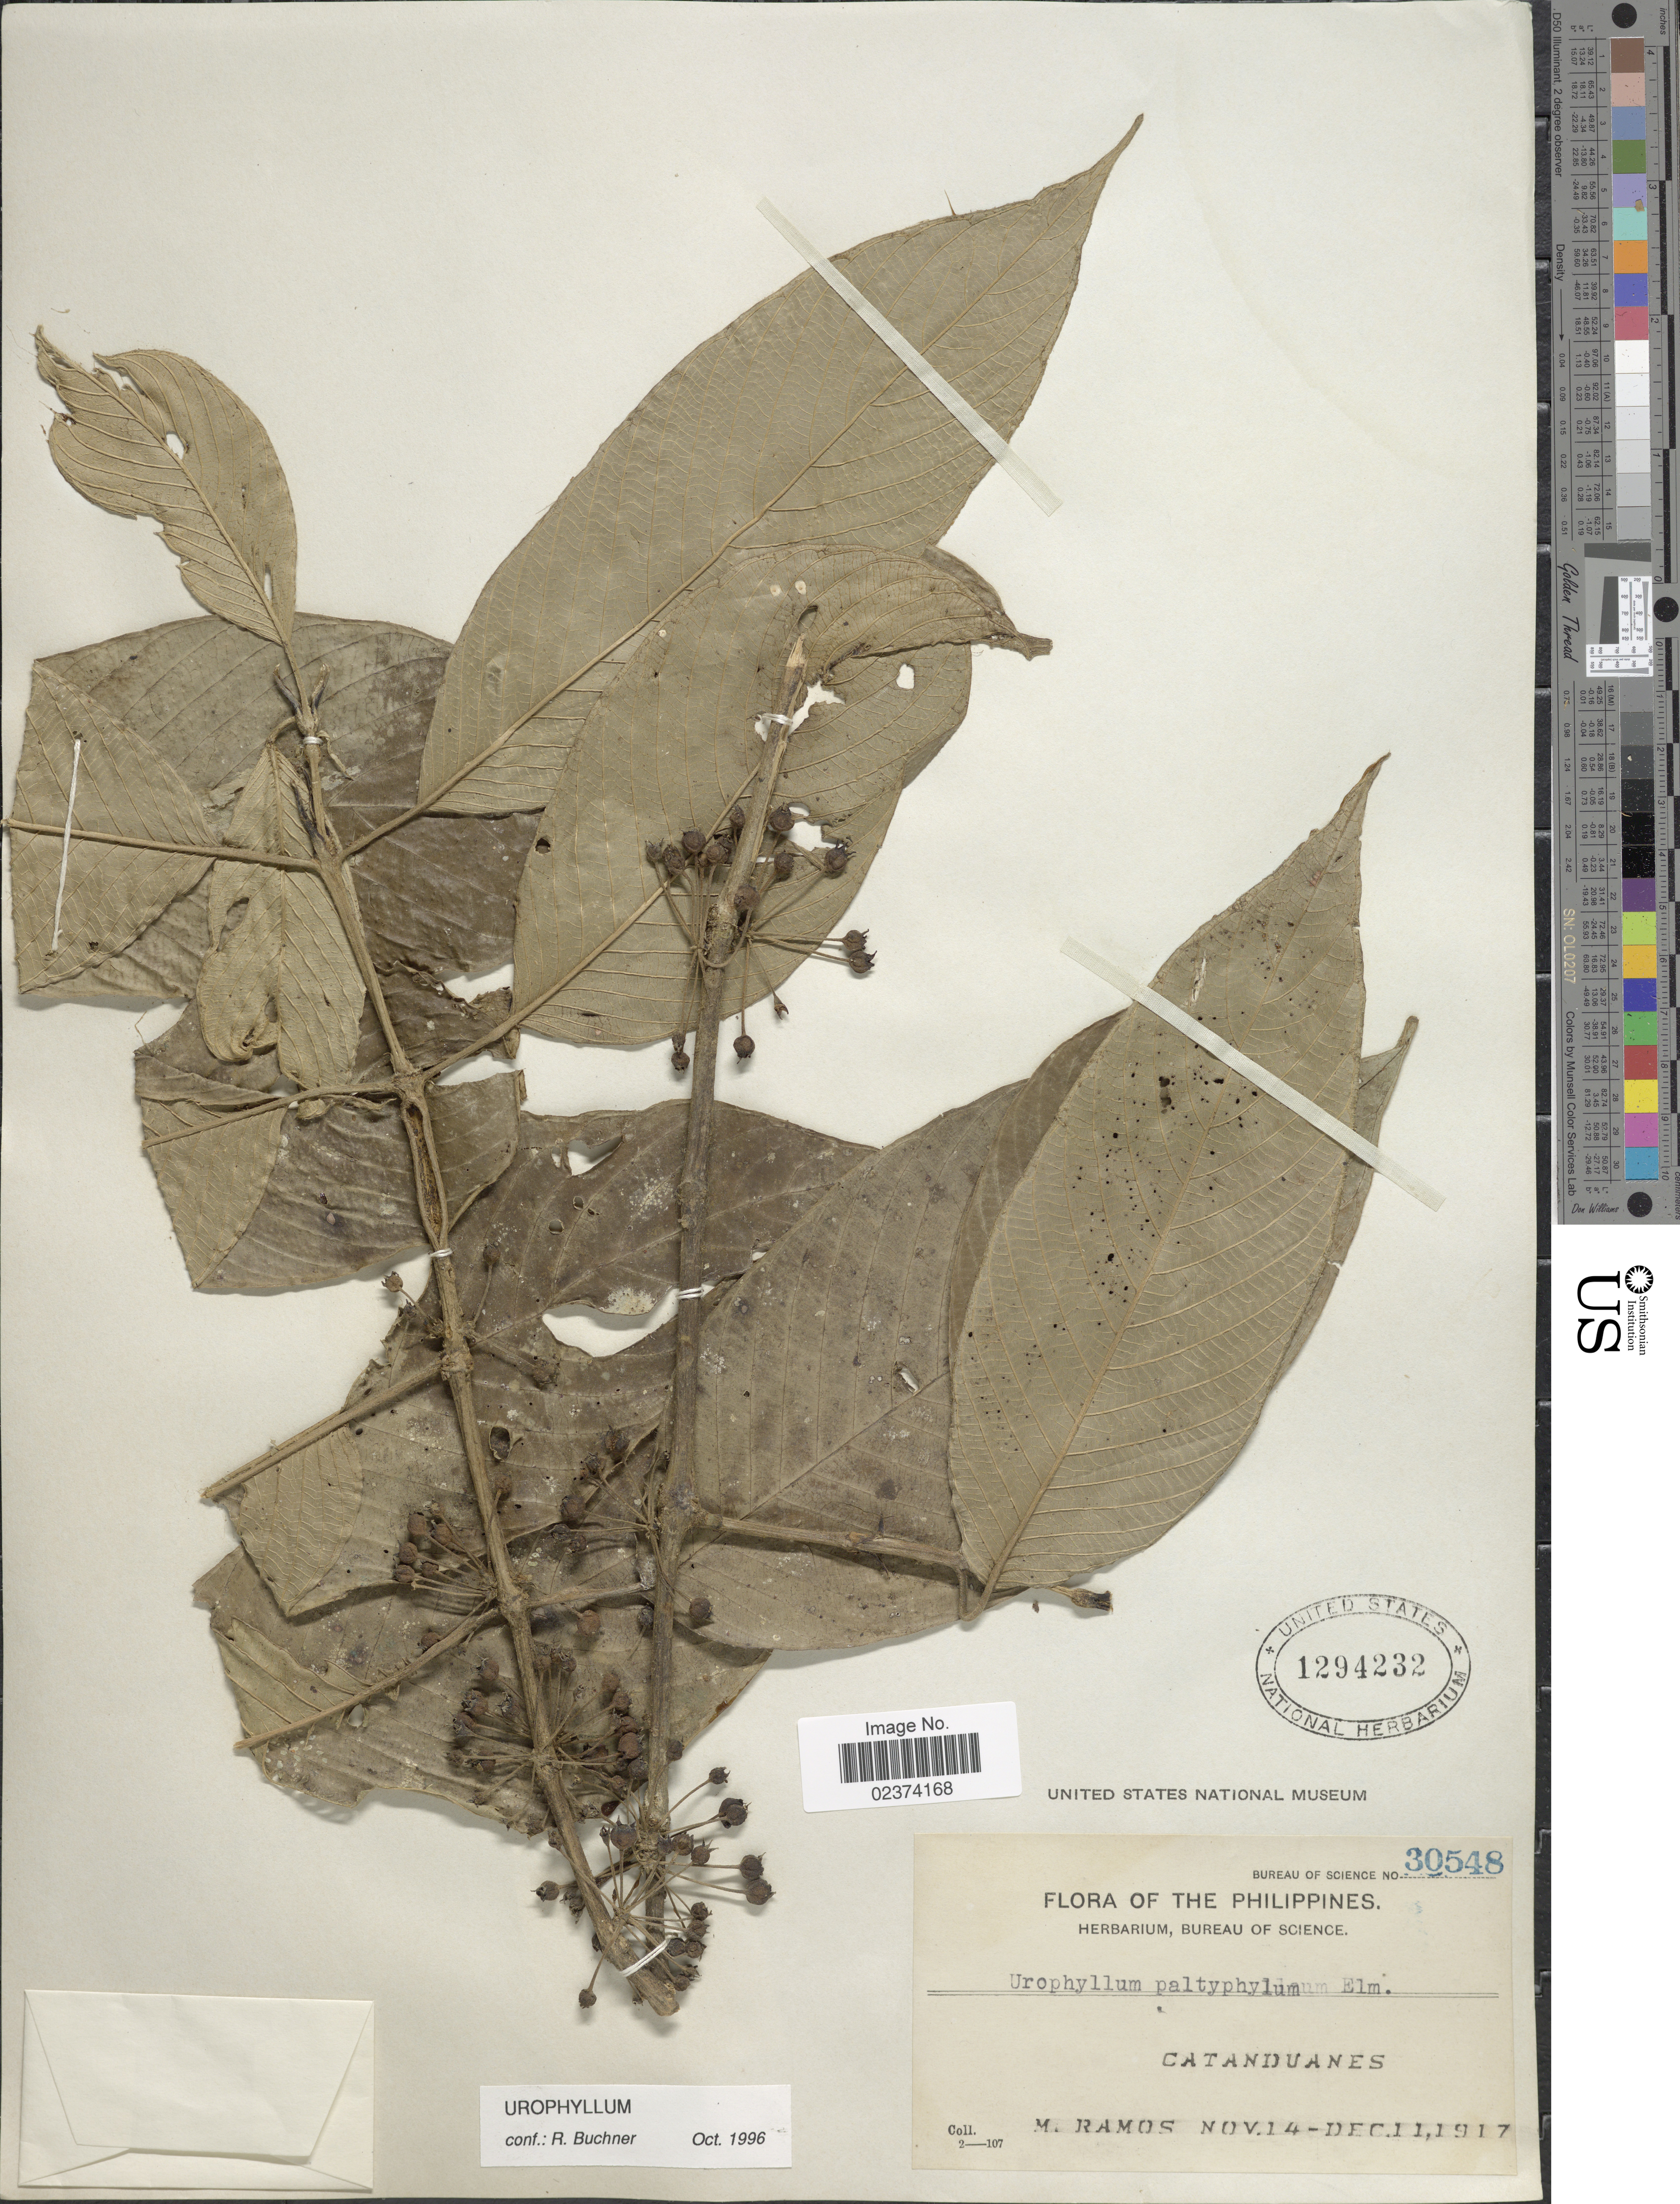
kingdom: Plantae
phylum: Tracheophyta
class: Magnoliopsida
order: Gentianales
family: Rubiaceae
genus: Urophyllum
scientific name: Urophyllum sp.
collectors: M. Ramos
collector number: Bureau of Science 30548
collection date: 1917-11-14/1917-12-11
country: Philippines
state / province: Bicol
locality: Catanduanes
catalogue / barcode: US 1294232